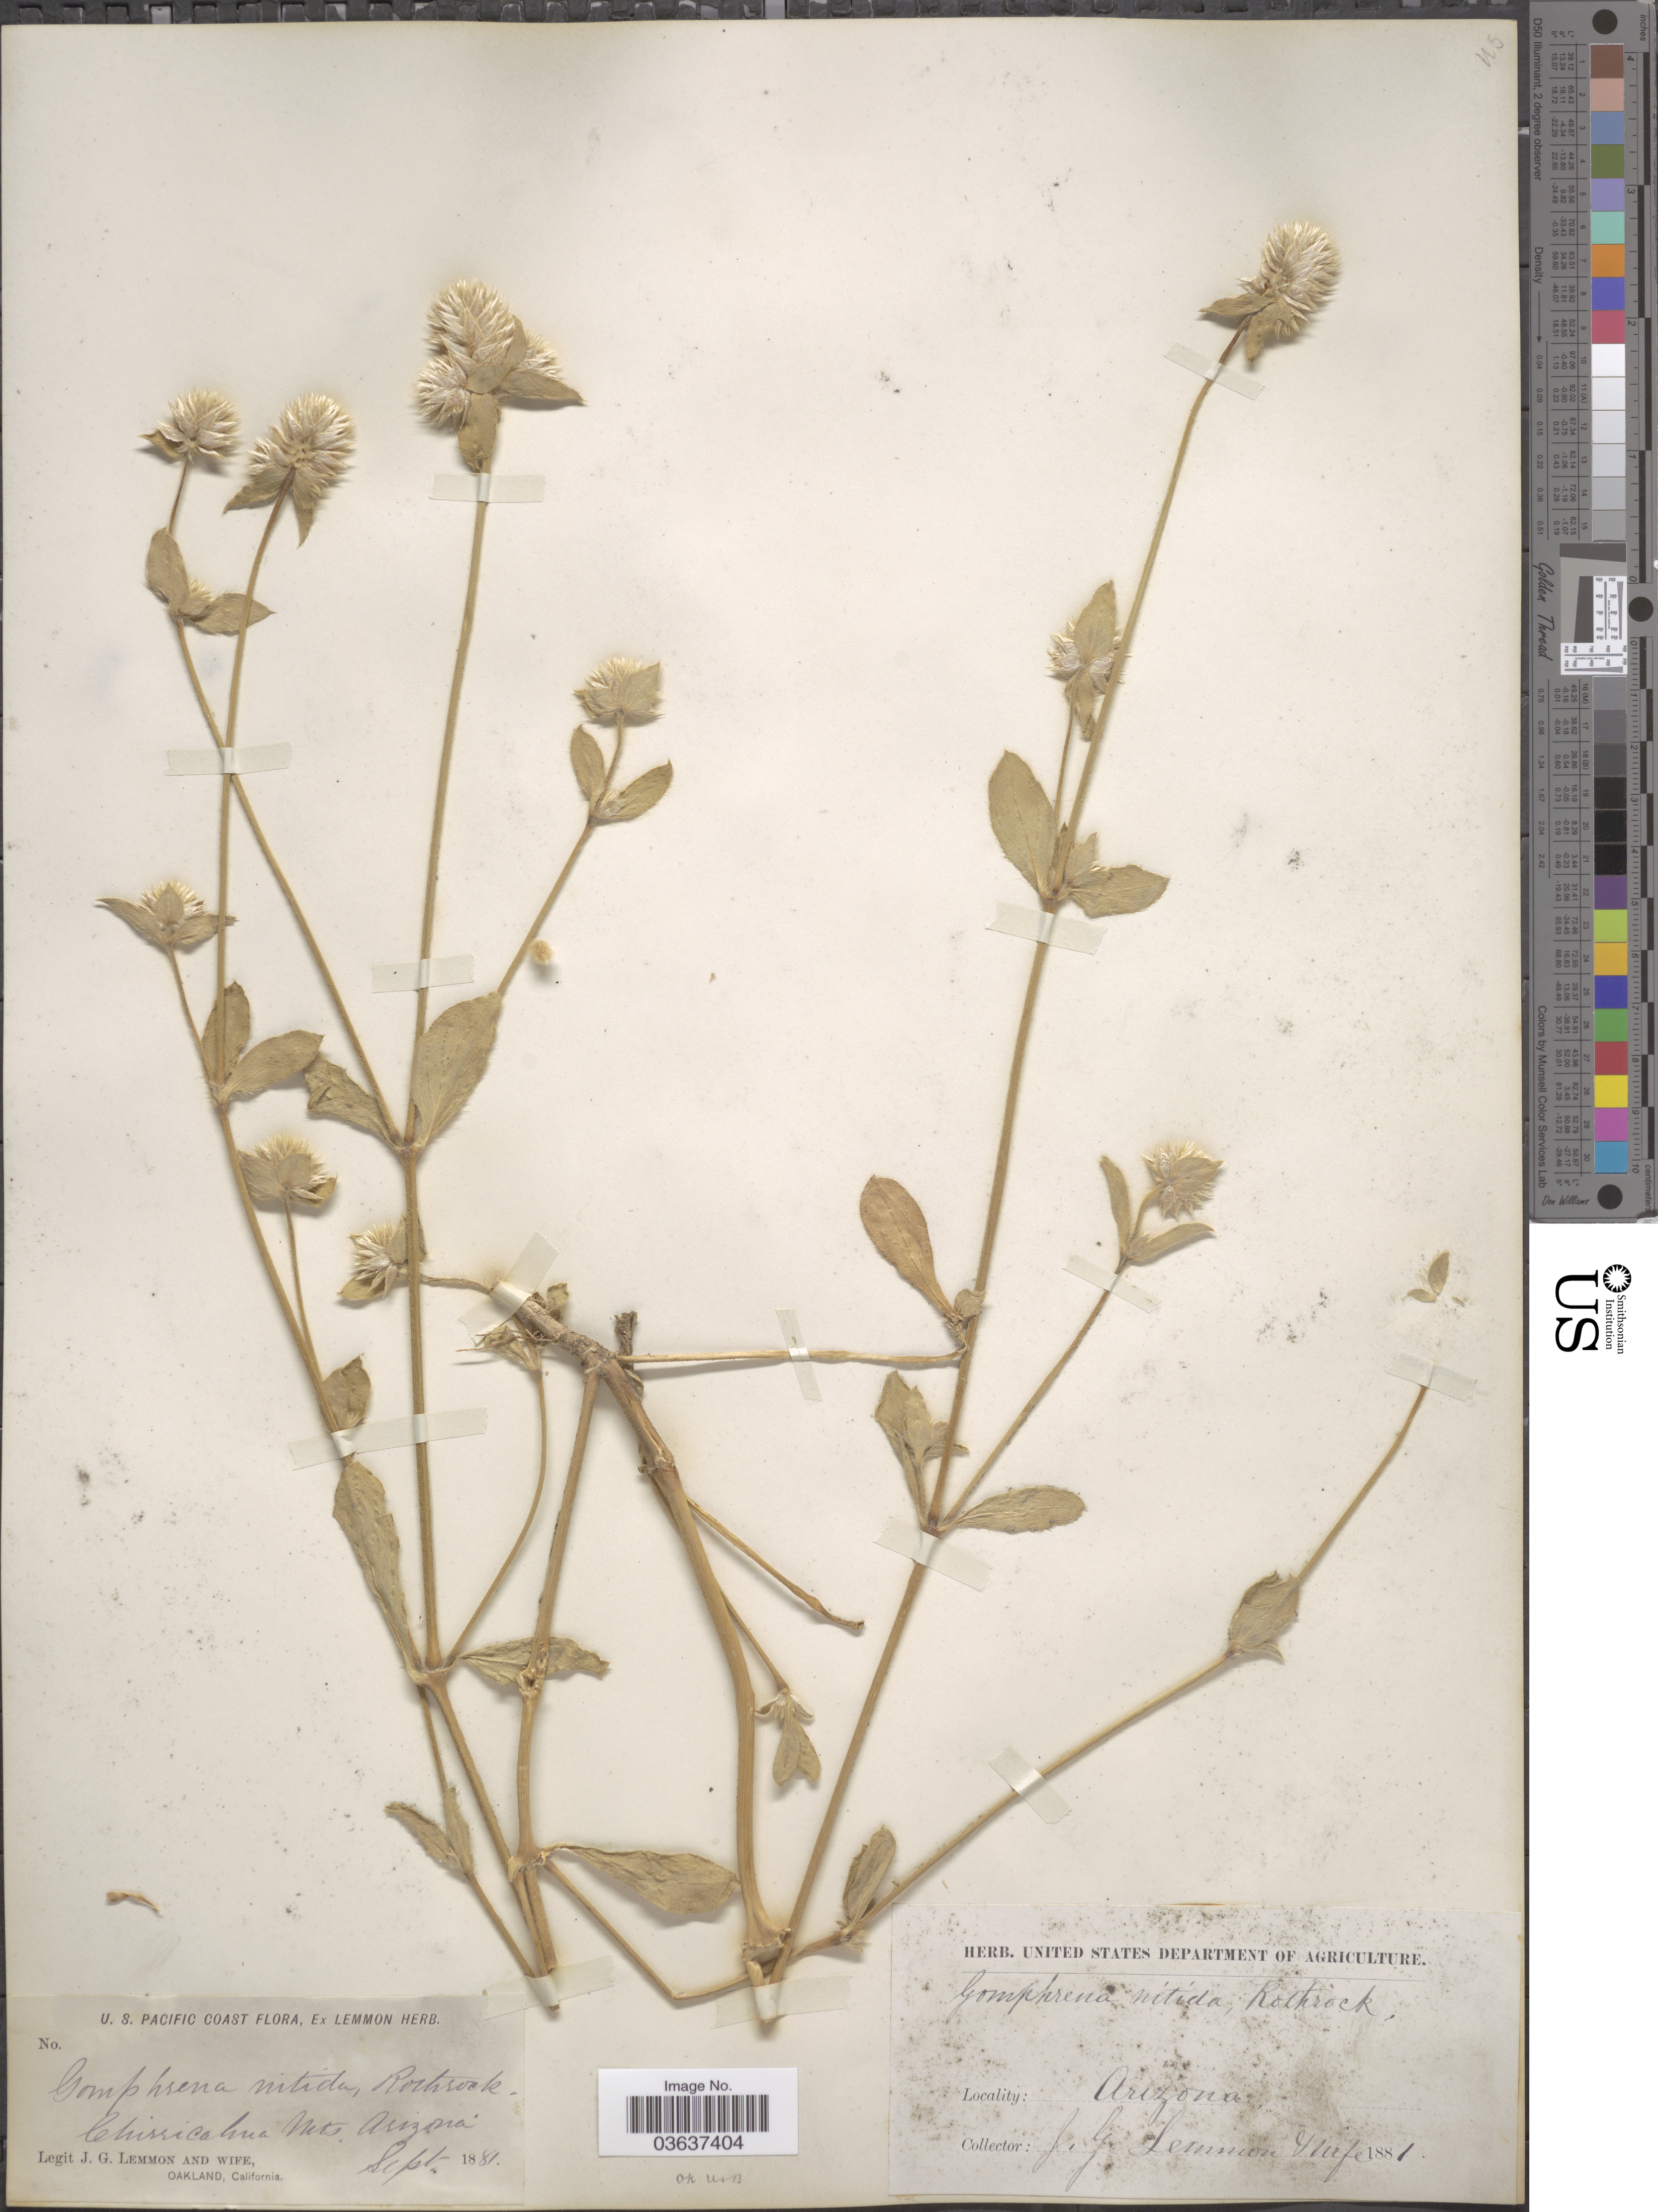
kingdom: Plantae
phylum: Tracheophyta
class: Magnoliopsida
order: Caryophyllales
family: Amaranthaceae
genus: Gomphrena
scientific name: Gomphrena nitida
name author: Rothr.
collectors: J. Lemmon & Mrs. J. G. Lemmon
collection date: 1881-09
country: United States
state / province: Arizona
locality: U. S. Pacific Coast. Chirricahua Mts.